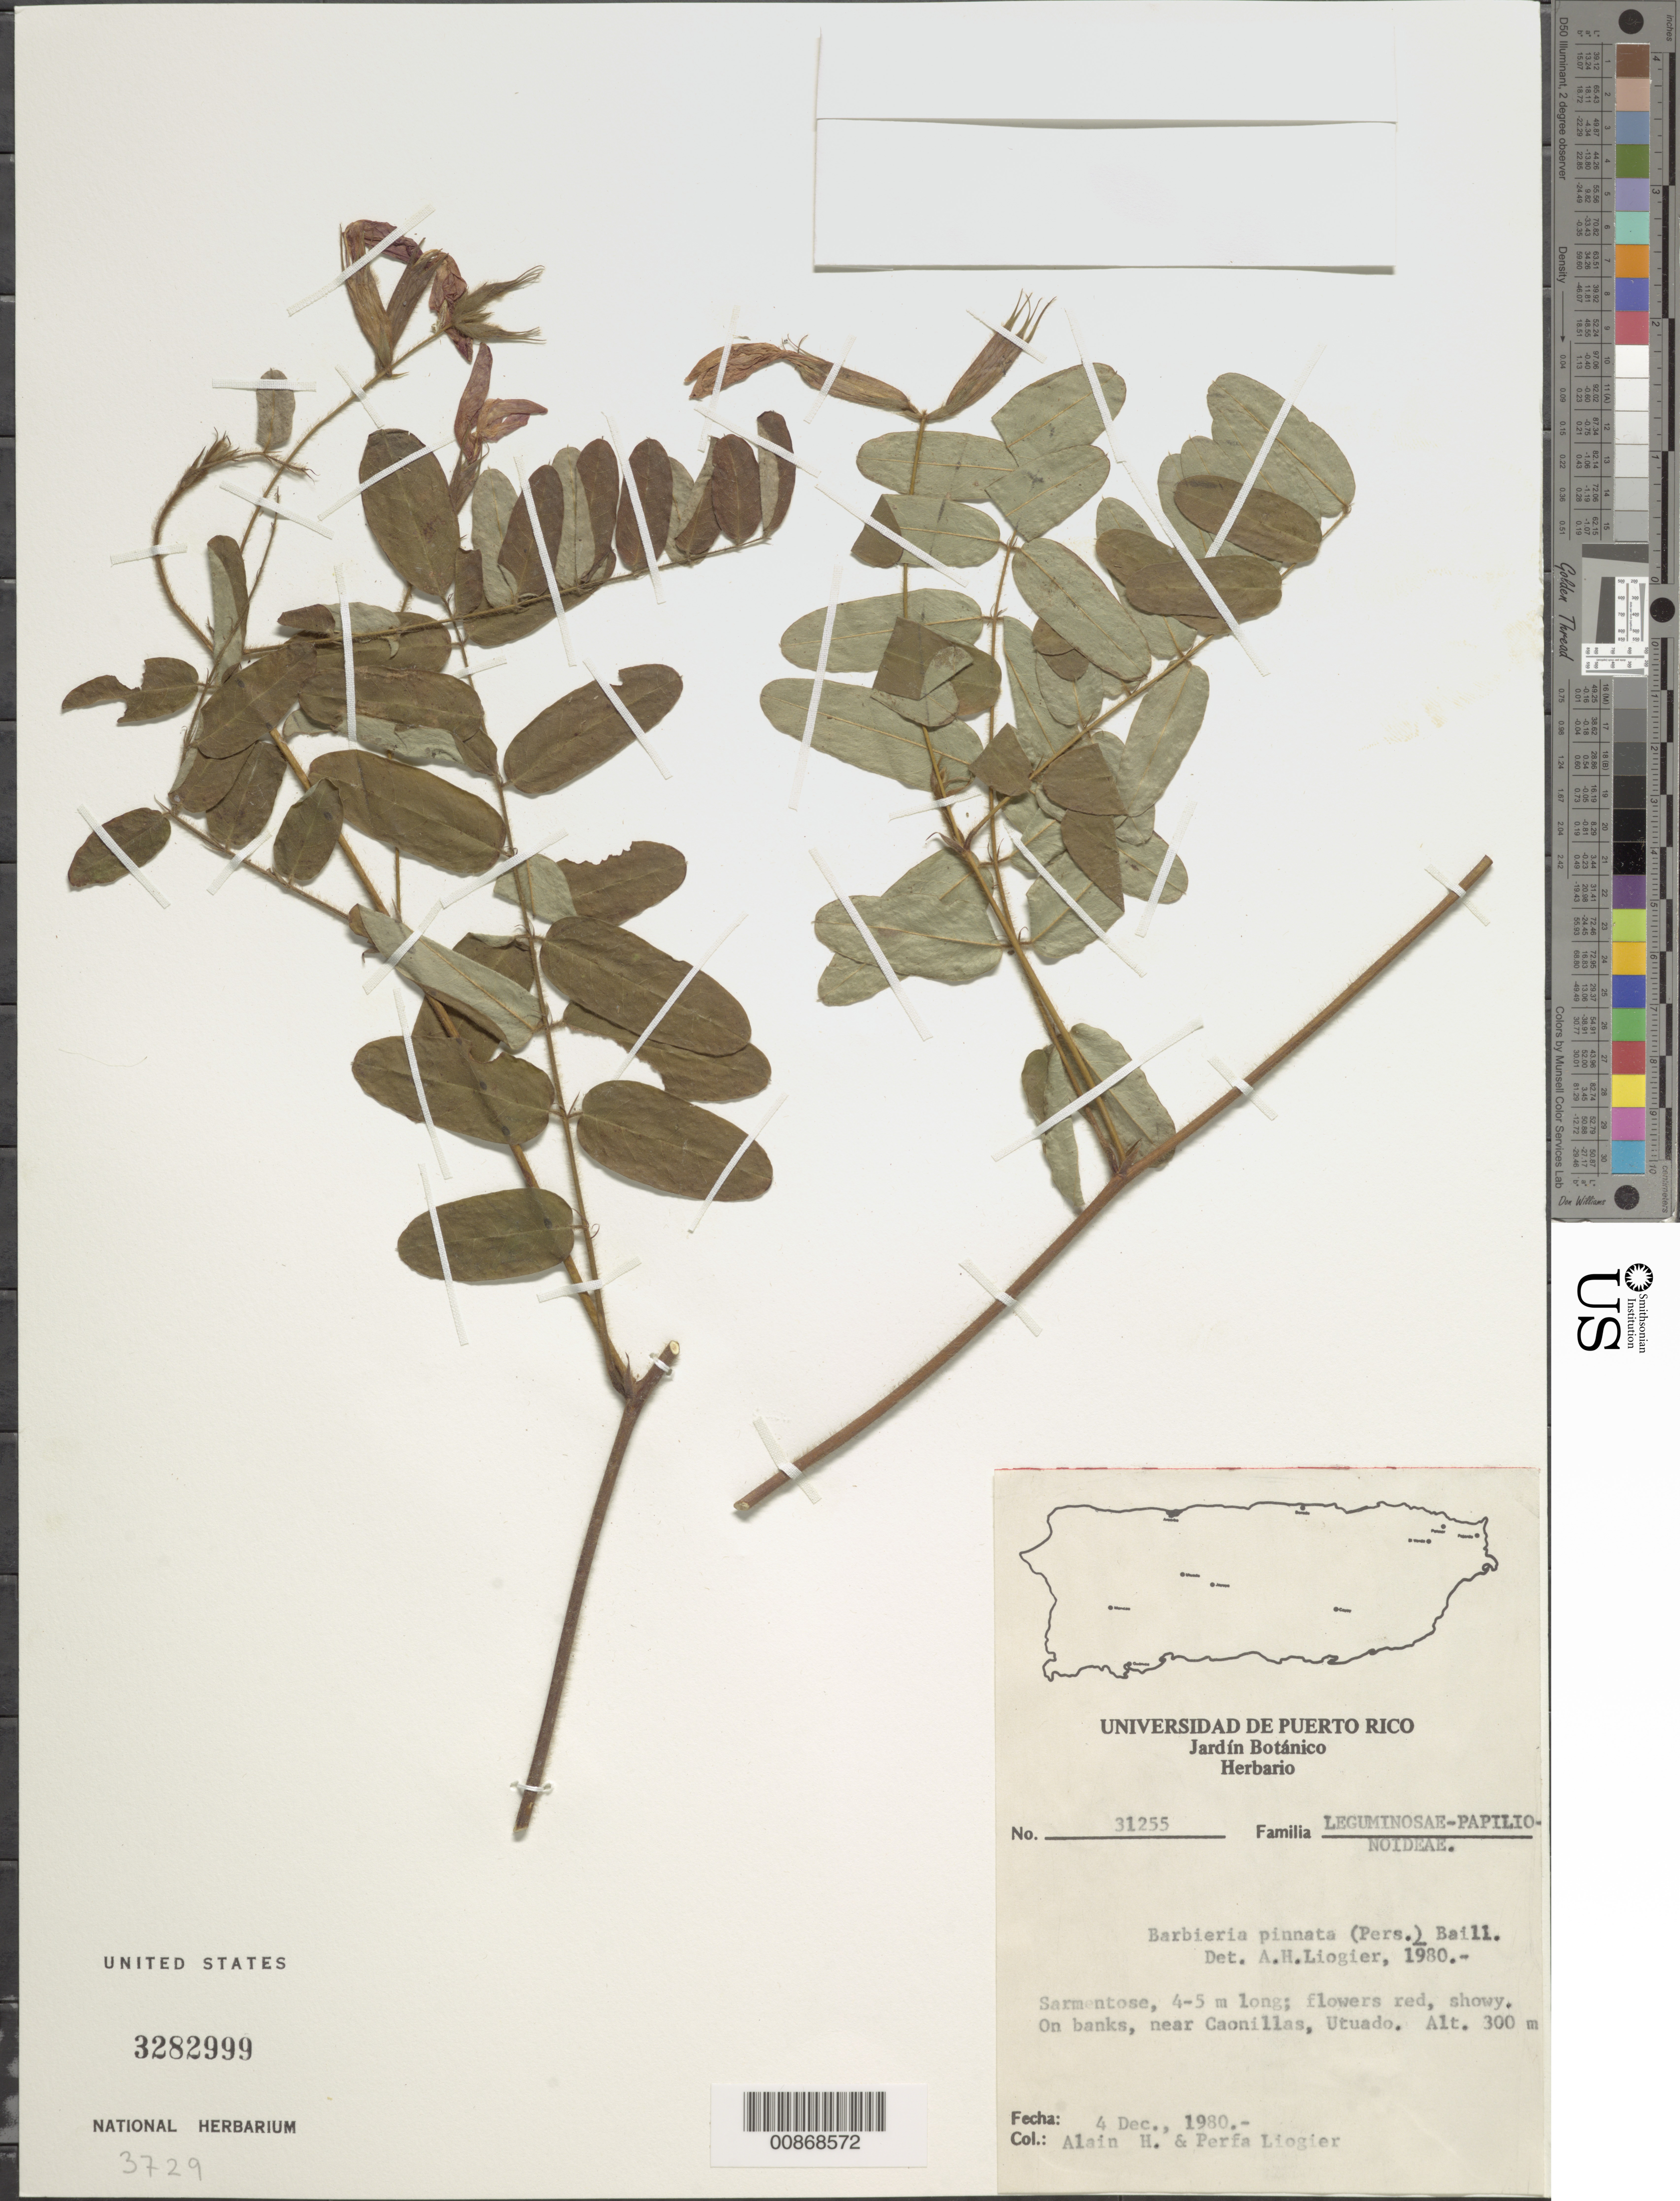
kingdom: Plantae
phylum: Tracheophyta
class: Magnoliopsida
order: Fabales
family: Fabaceae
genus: Barbieria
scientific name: Barbieria pinnata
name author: (Pers.) Baill.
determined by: Liogier, Alain H.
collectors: A. H. Liogier & M. P. Liogier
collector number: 31255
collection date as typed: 04 Dec 1980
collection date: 1980-12-04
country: Puerto Rico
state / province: Utuado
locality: Near Caonillas, Utuado.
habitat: On banks.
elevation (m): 300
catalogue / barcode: US 3282999